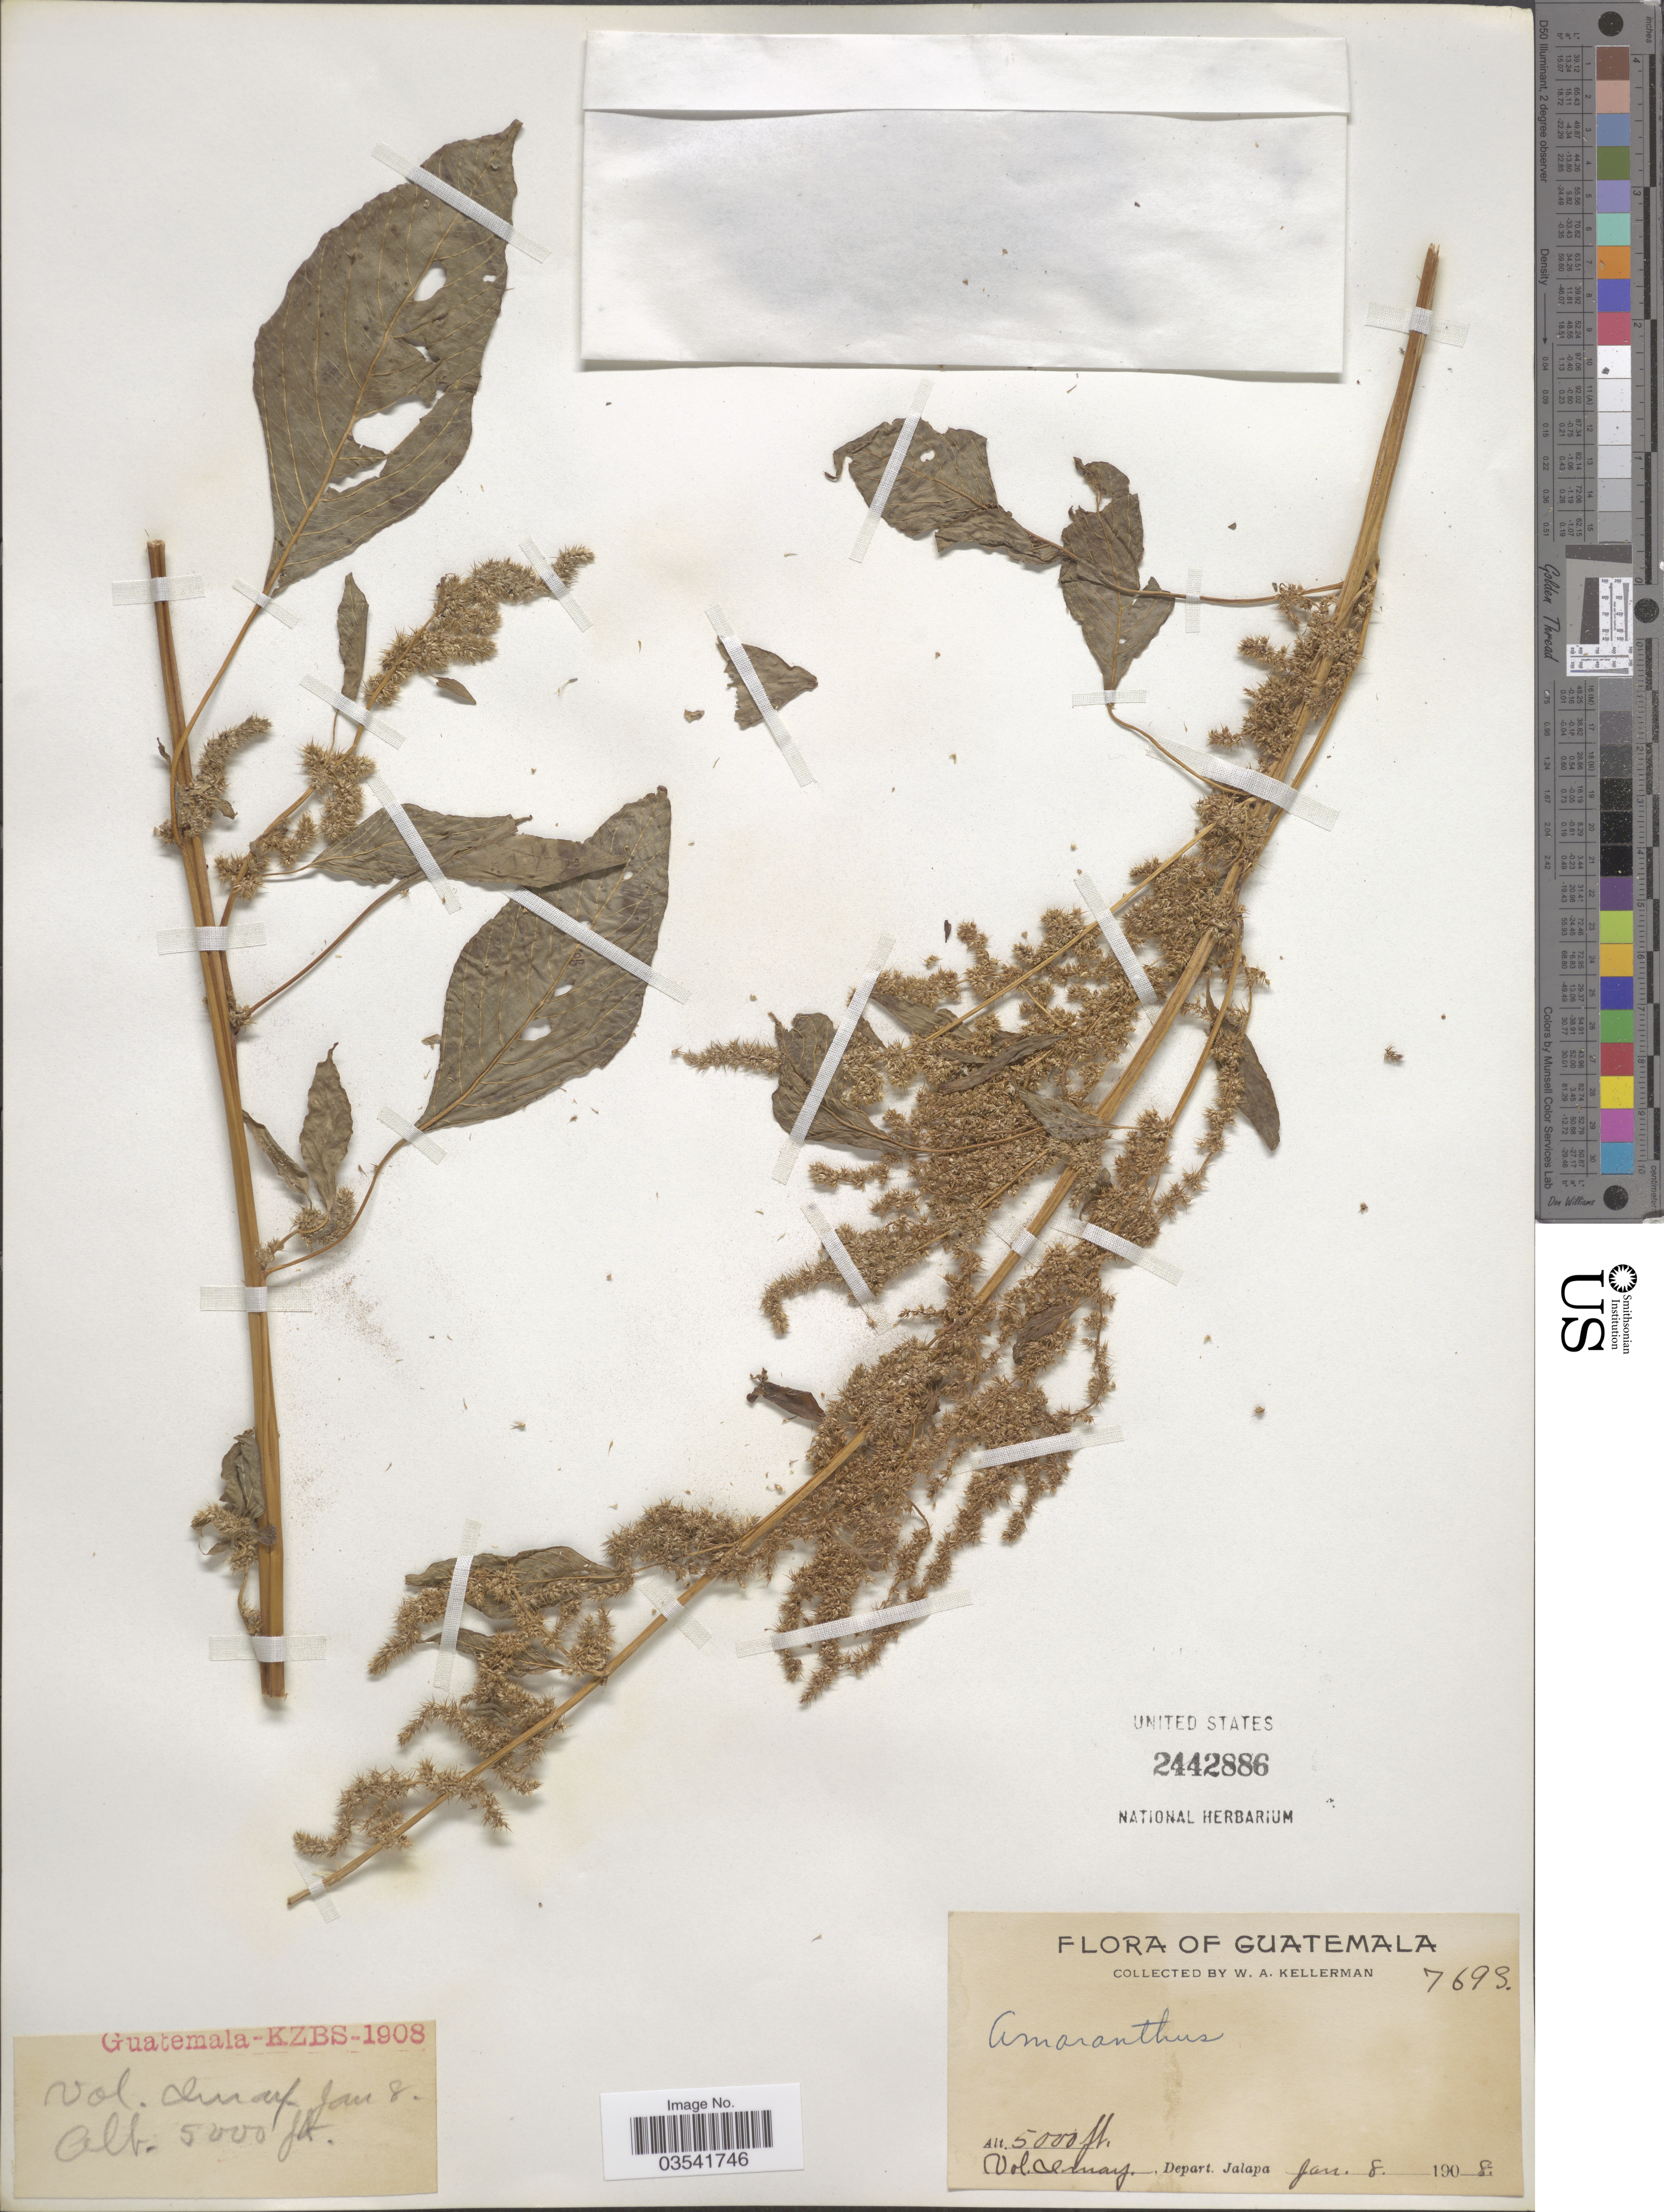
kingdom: Plantae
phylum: Tracheophyta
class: Magnoliopsida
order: Caryophyllales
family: Amaranthaceae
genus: Amaranthus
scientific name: Amaranthus sp.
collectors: W. Kellerman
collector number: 7695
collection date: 1908-01-08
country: Guatemala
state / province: Jalapa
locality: Vol. Imarf., Depart. Jalapa.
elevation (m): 1524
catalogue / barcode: US 2442886